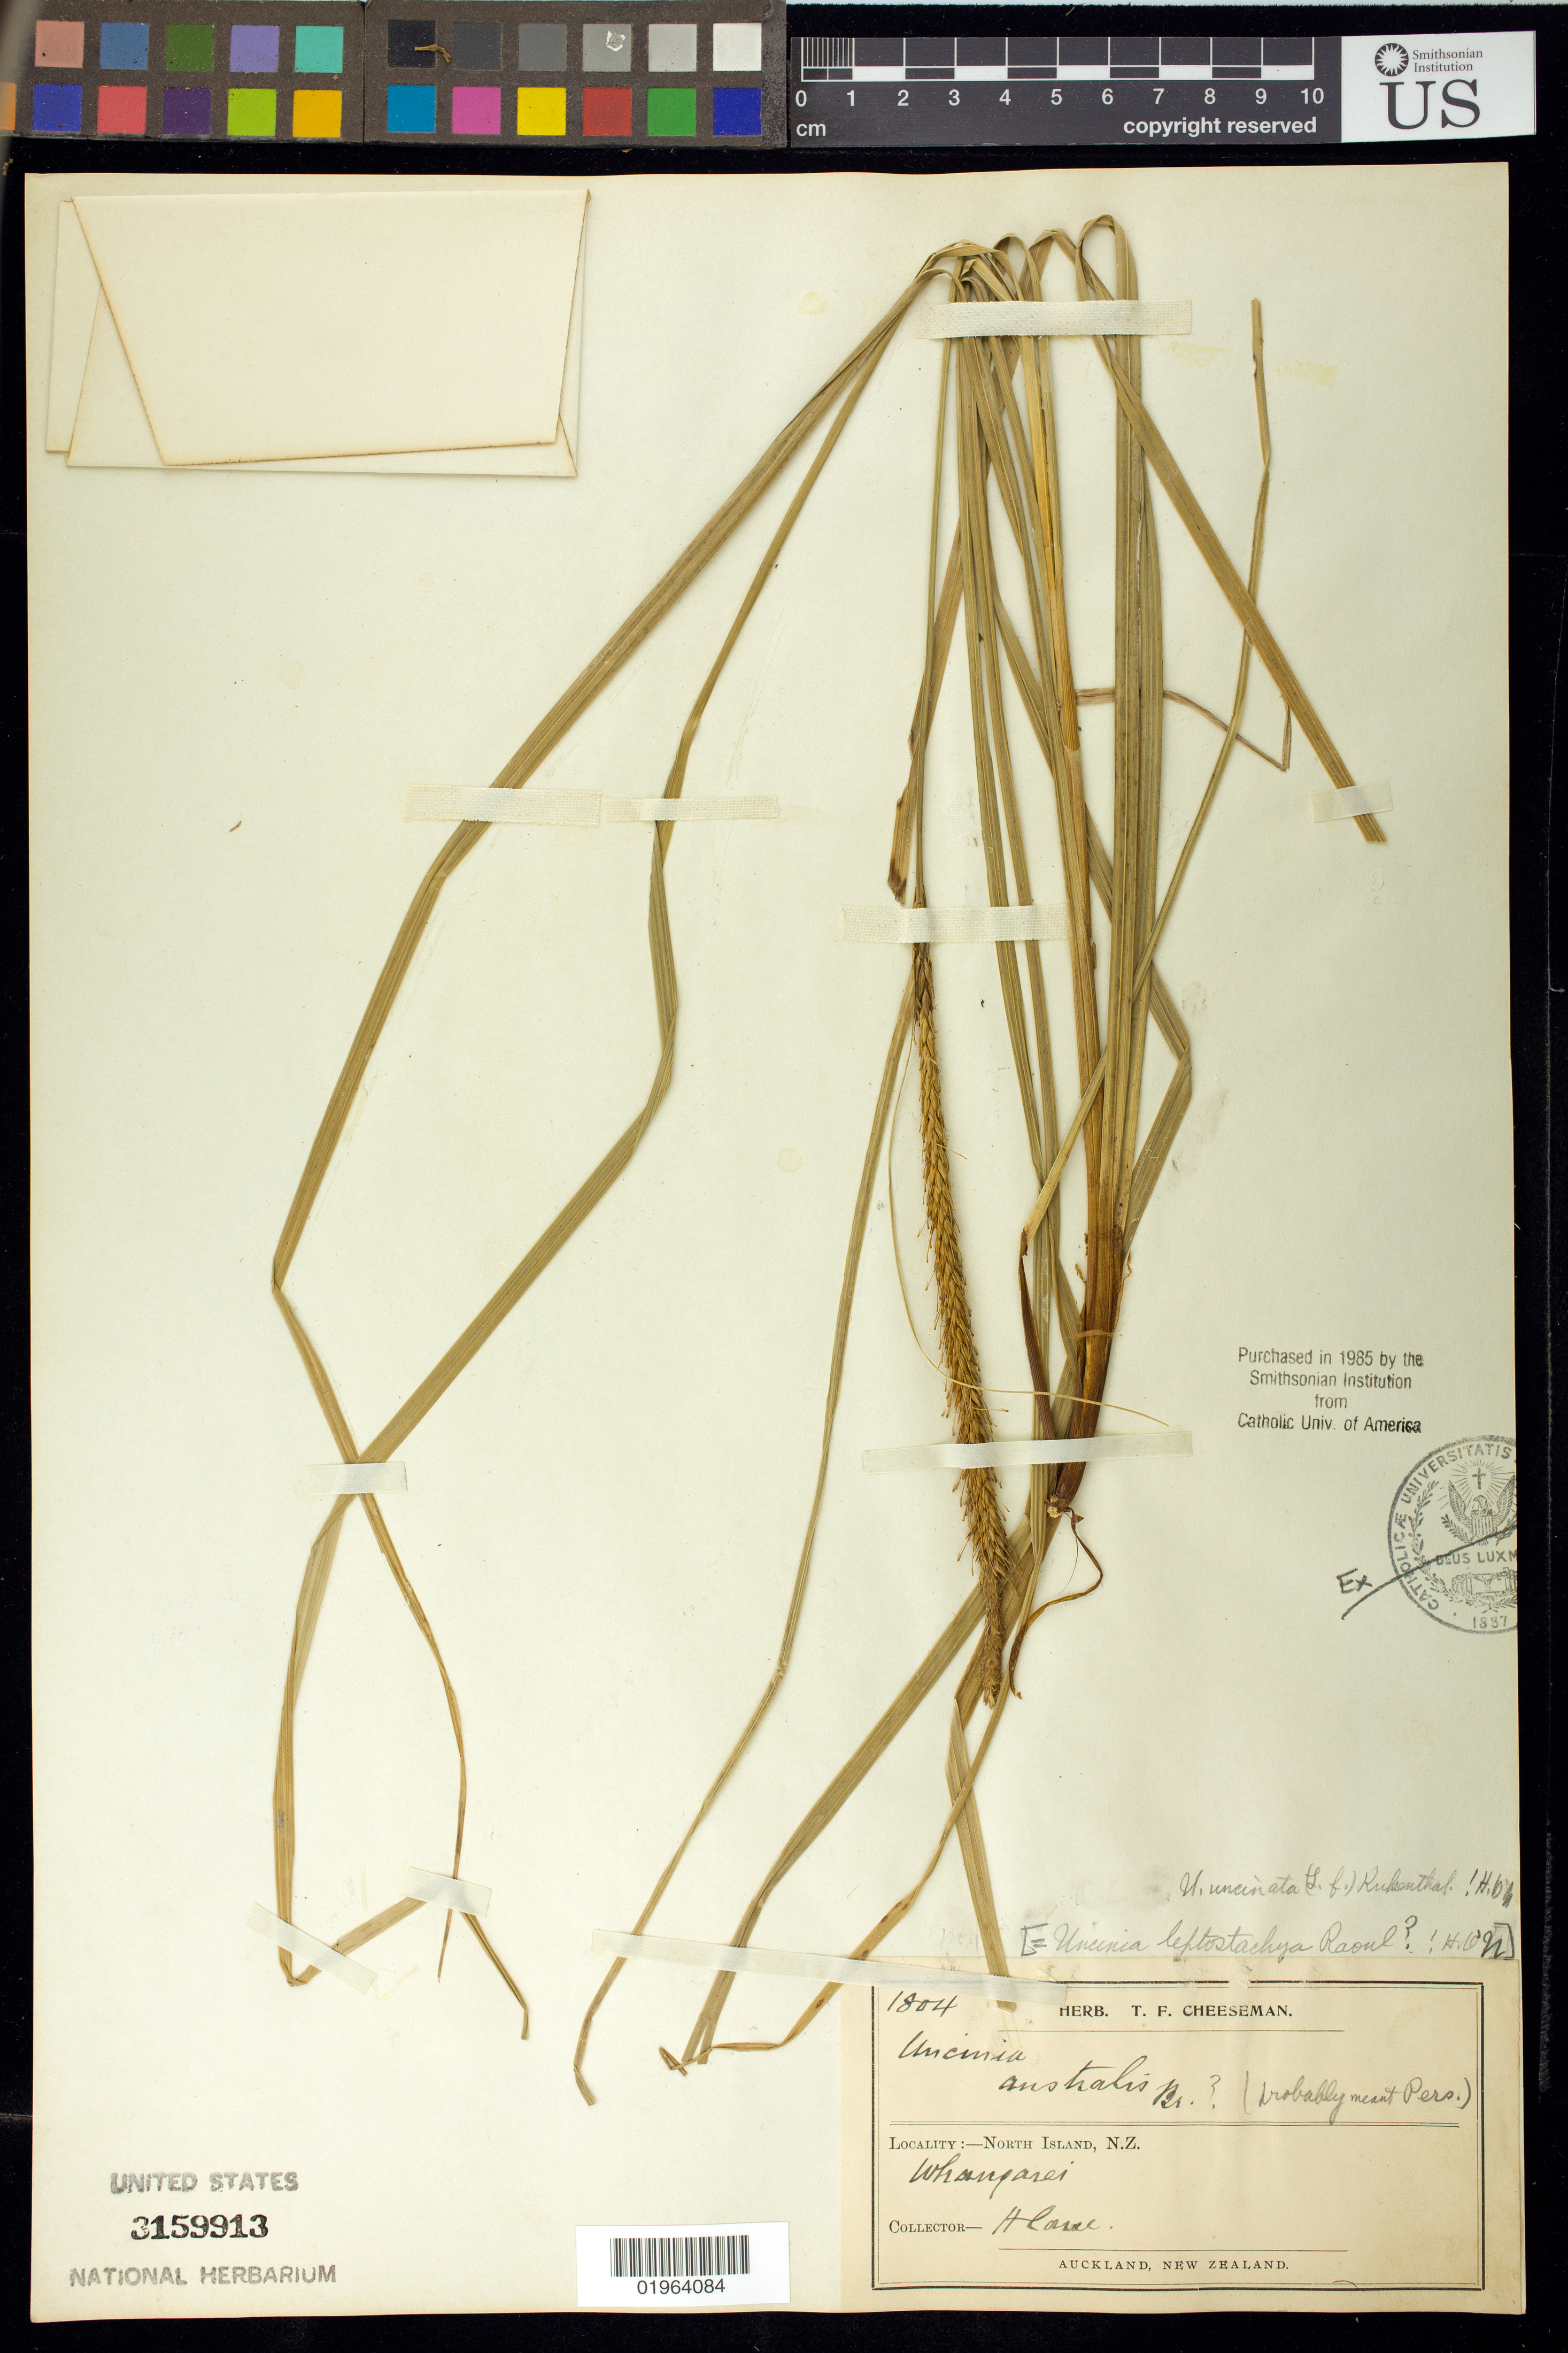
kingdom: Plantae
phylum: Tracheophyta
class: Liliopsida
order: Poales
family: Cyperaceae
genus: Carex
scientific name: Carex uncinata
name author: L. f.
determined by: Strong, Mark T., (BOT), Smithsonian Institution - National Museum of Natural History (UNITED STATES)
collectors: ex herb. T. F. Cheeseman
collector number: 1804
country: New Zealand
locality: North Island, Whangarei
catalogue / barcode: US 3159913